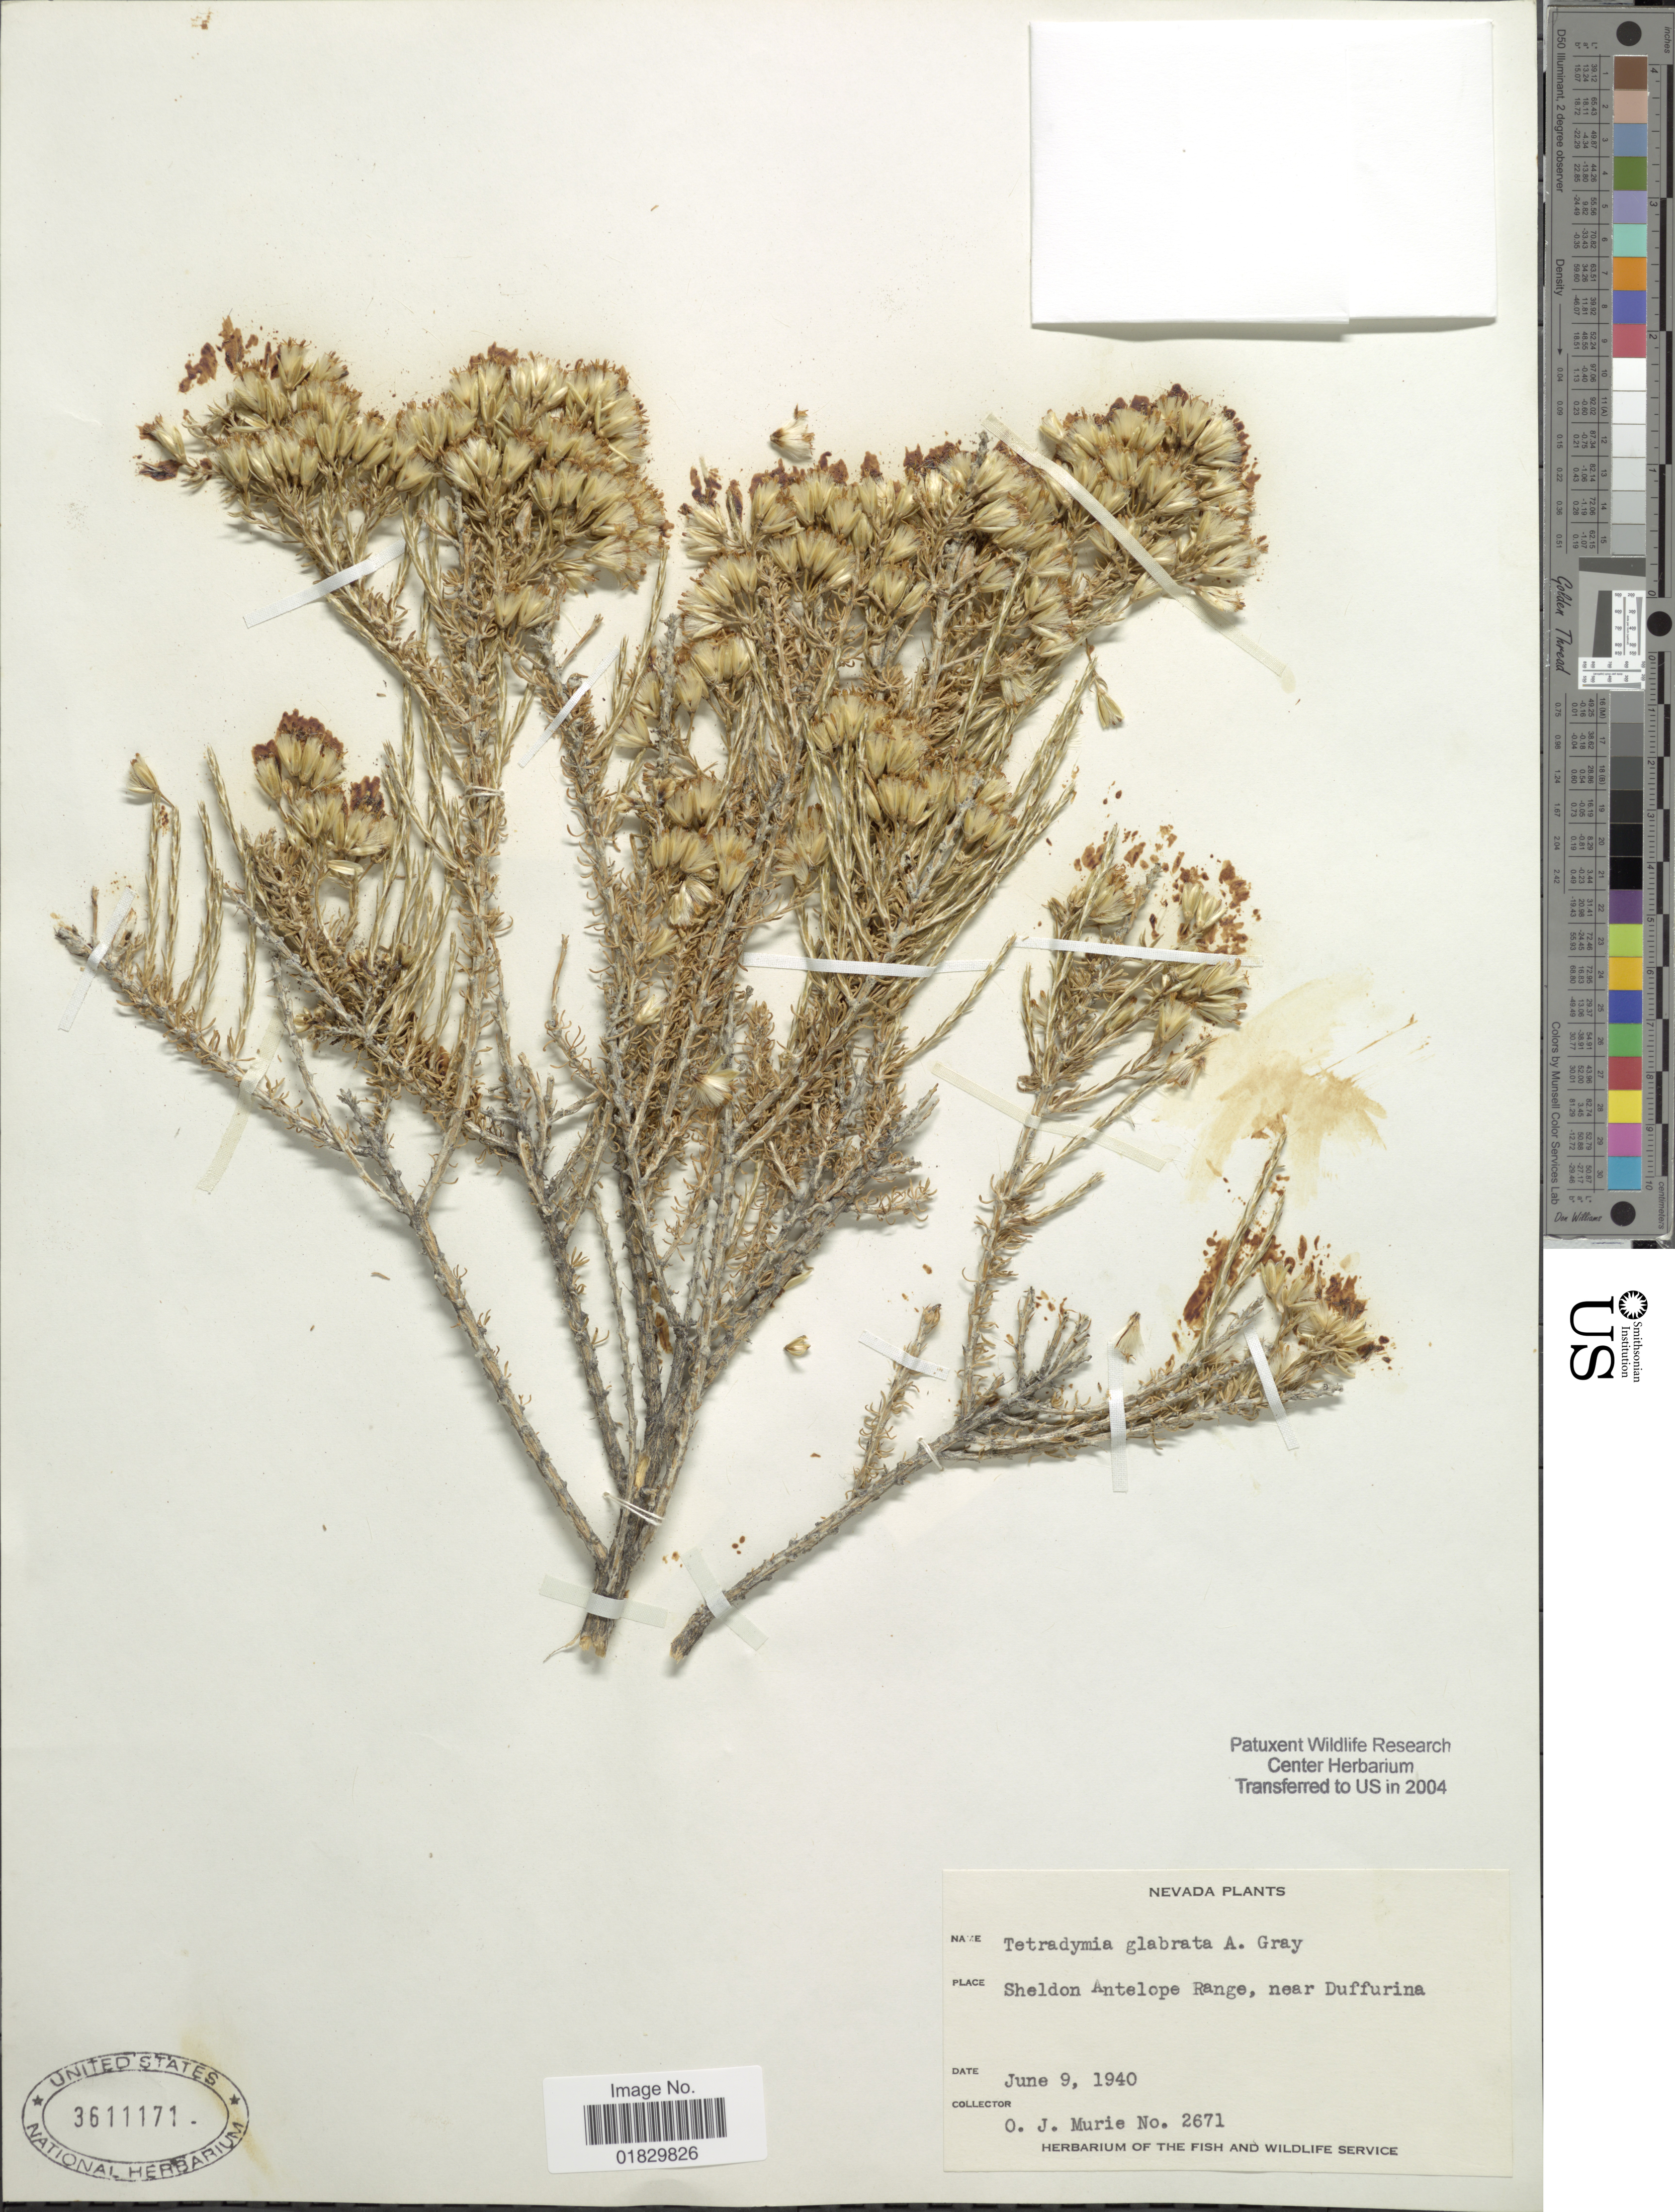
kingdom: Plantae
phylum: Tracheophyta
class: Magnoliopsida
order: Asterales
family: Asteraceae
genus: Tetradymia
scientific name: Tetradymia glabrata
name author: Torr. & A. Gray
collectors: O. Murie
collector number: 2671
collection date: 1940-06-09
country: United States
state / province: Nevada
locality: Sheldon Antelope Range, near Duffurina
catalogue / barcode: US 3611171